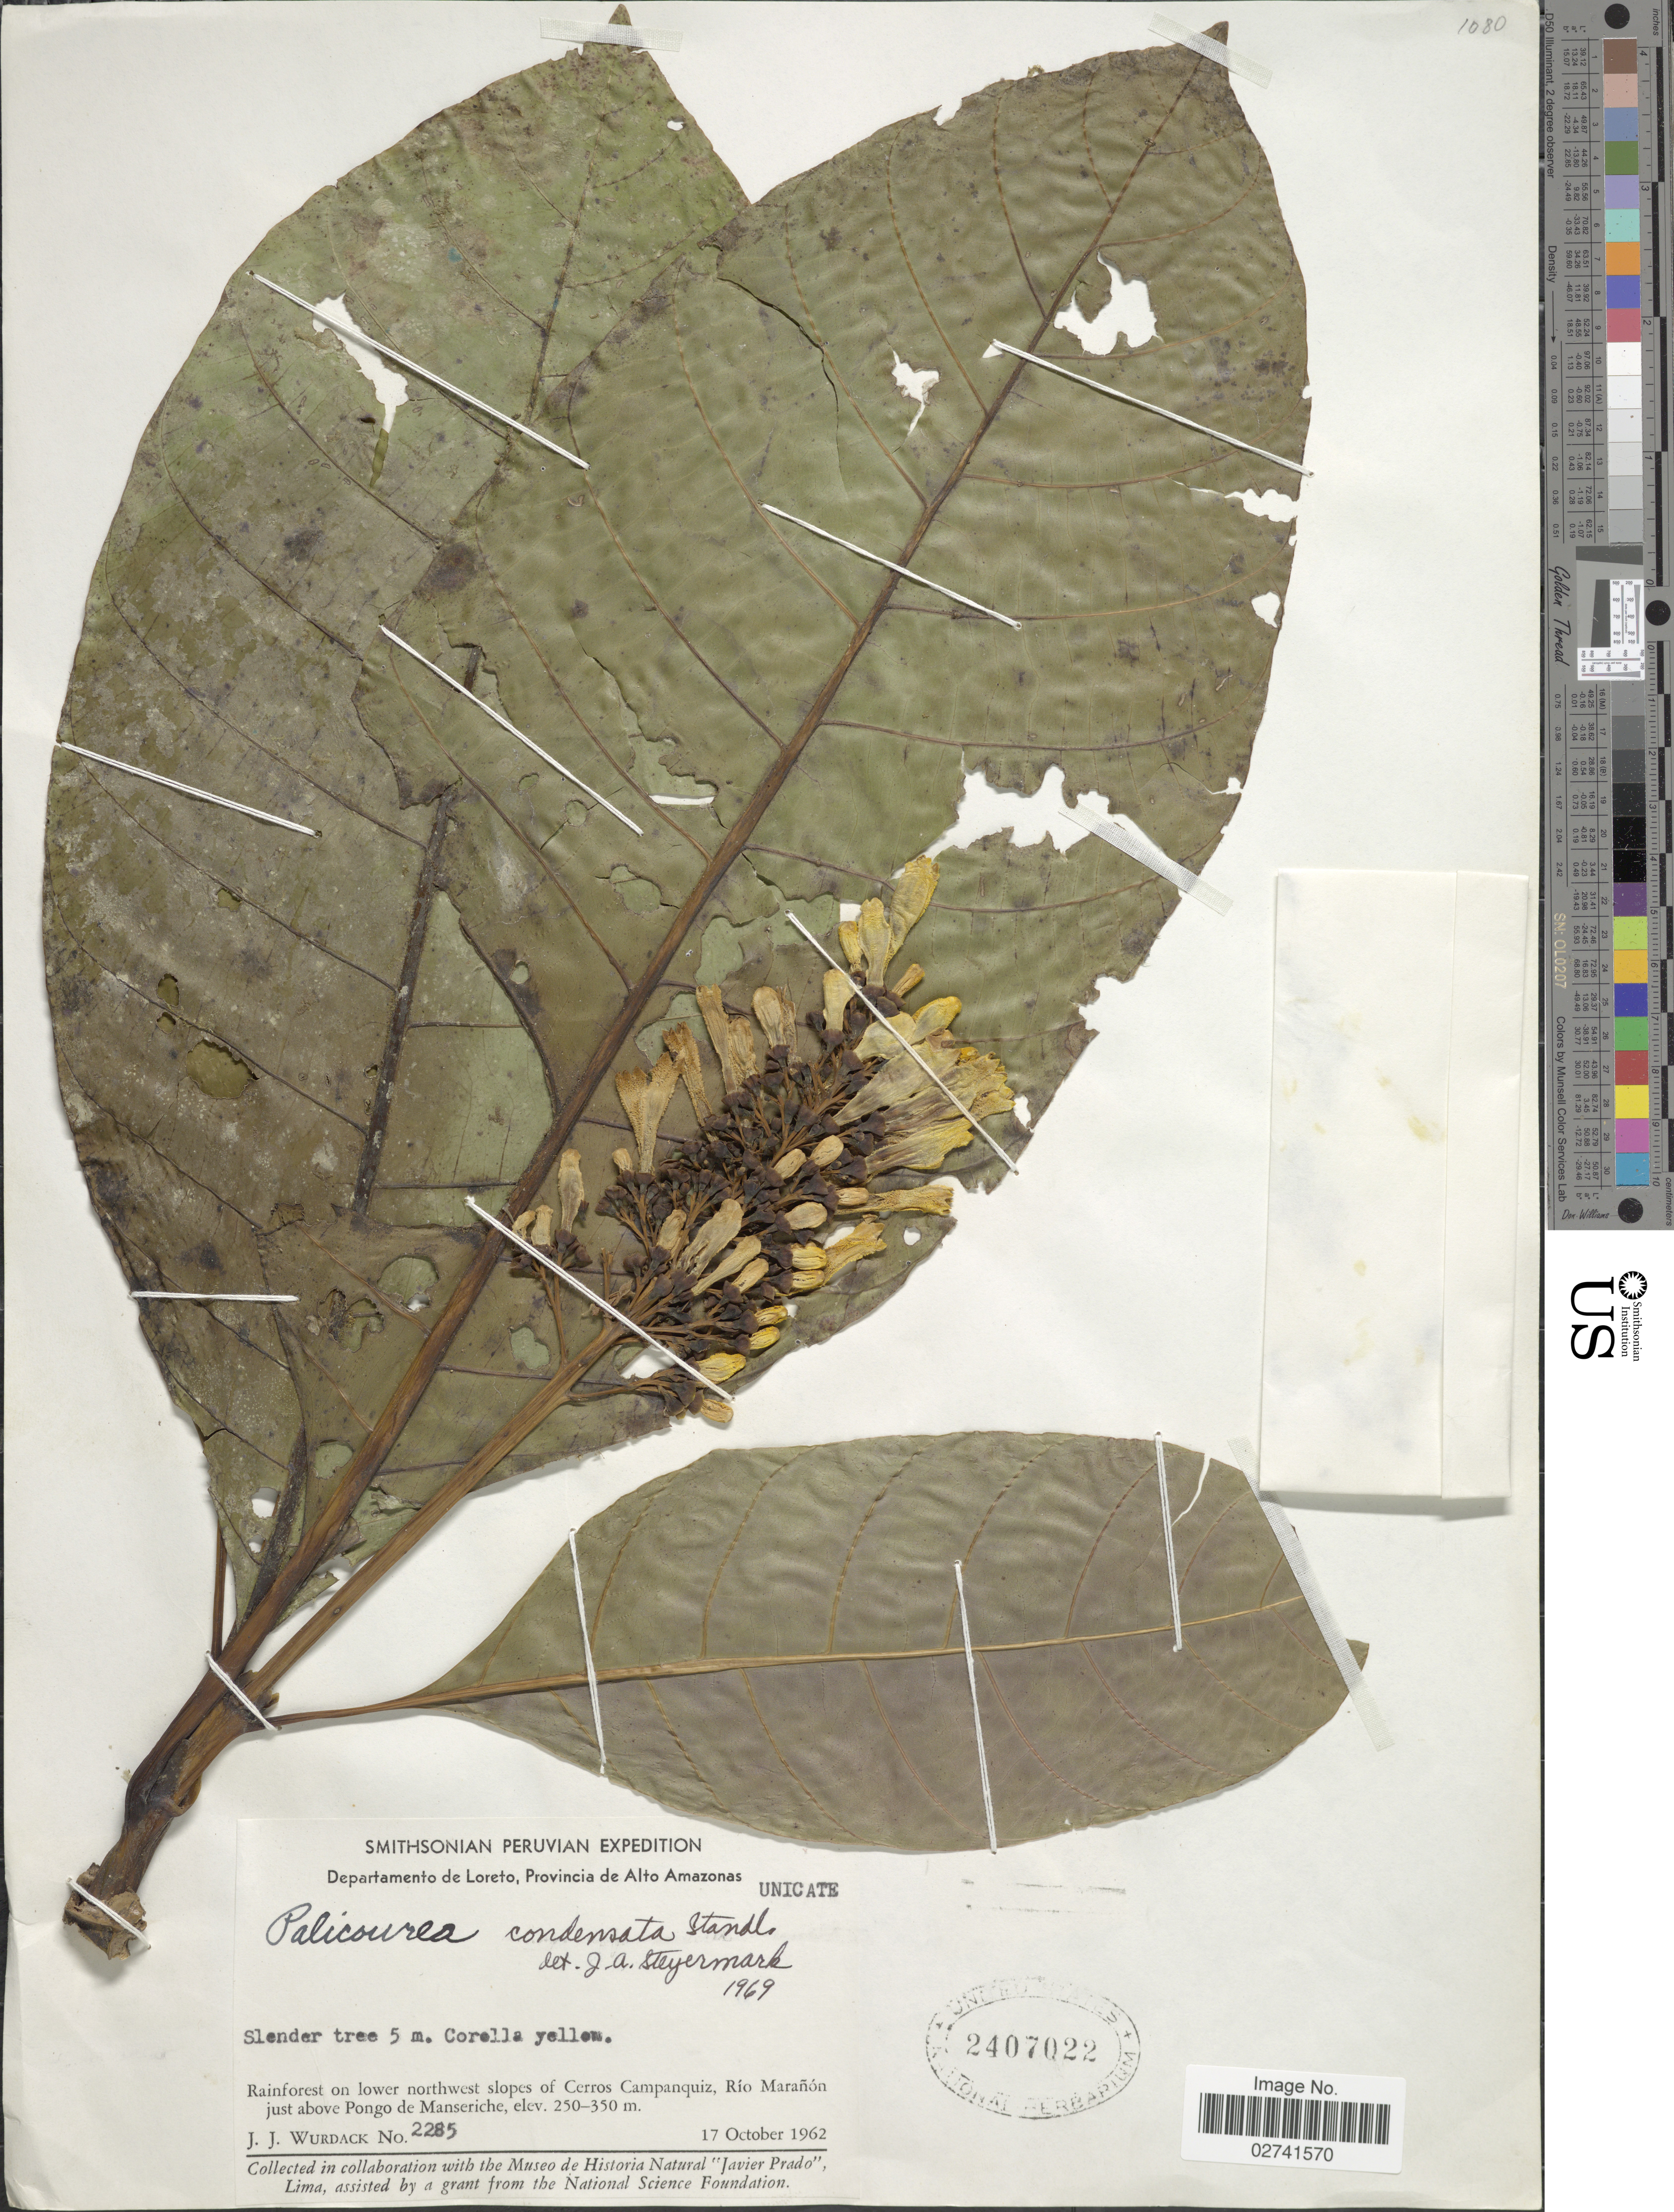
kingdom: Plantae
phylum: Tracheophyta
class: Magnoliopsida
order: Gentianales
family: Rubiaceae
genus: Palicourea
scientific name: Palicourea lasiantha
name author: Krause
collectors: J. J. Wurdack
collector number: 2285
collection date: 1962-10-17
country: Peru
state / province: Loreto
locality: Departamento de Loreto, Provincia de Alto Amazonas, Rainforest on lower northwest slopes of Cerros Campanquiz, Río Marañón just above Pongo de Manseriche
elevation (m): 250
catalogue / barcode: US 2407022